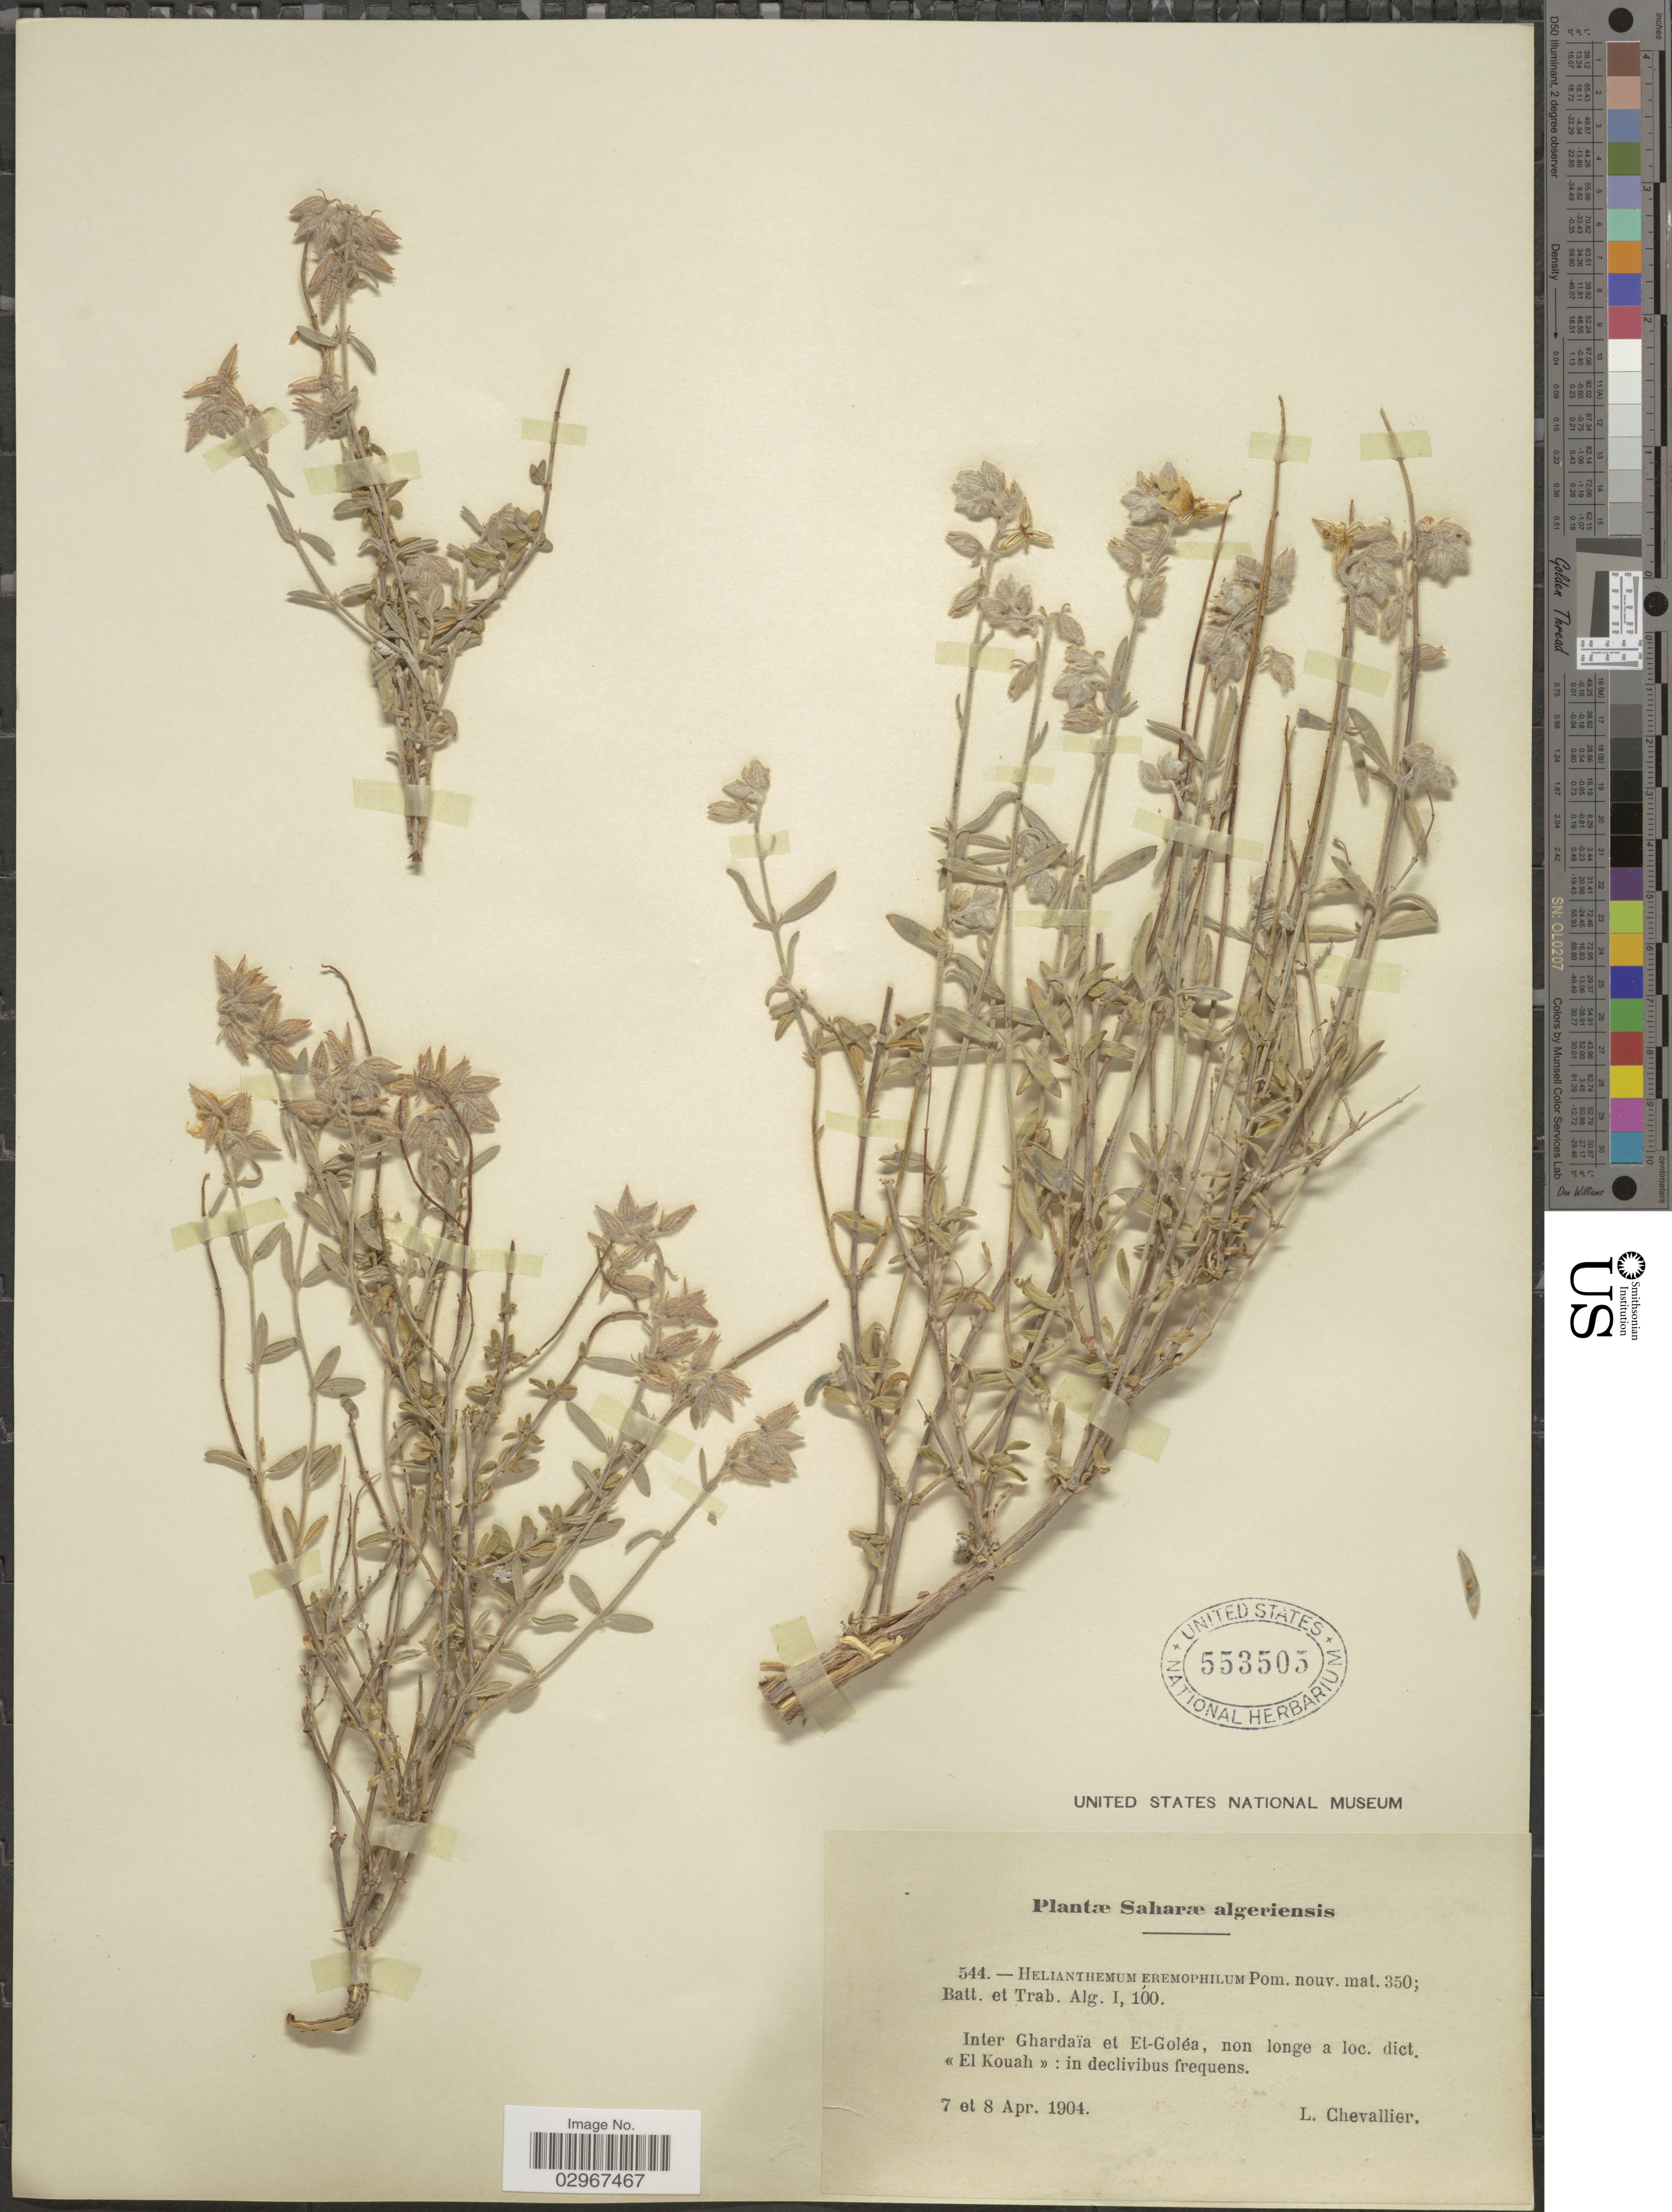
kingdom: Plantae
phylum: Tracheophyta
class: Magnoliopsida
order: Malvales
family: Cistaceae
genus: Helianthemum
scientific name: Helianthemum eremophilum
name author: Pomel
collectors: L. Chevallier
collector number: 544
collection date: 1904-04-07/1904-04-08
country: Algeria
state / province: Ghardaïa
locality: Saharæ algeriensis. Inter Ghardaïa et El-Goléa, non longe a loc. dict. << El Kouah >> : in declivibus frequens.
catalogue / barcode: US 553505